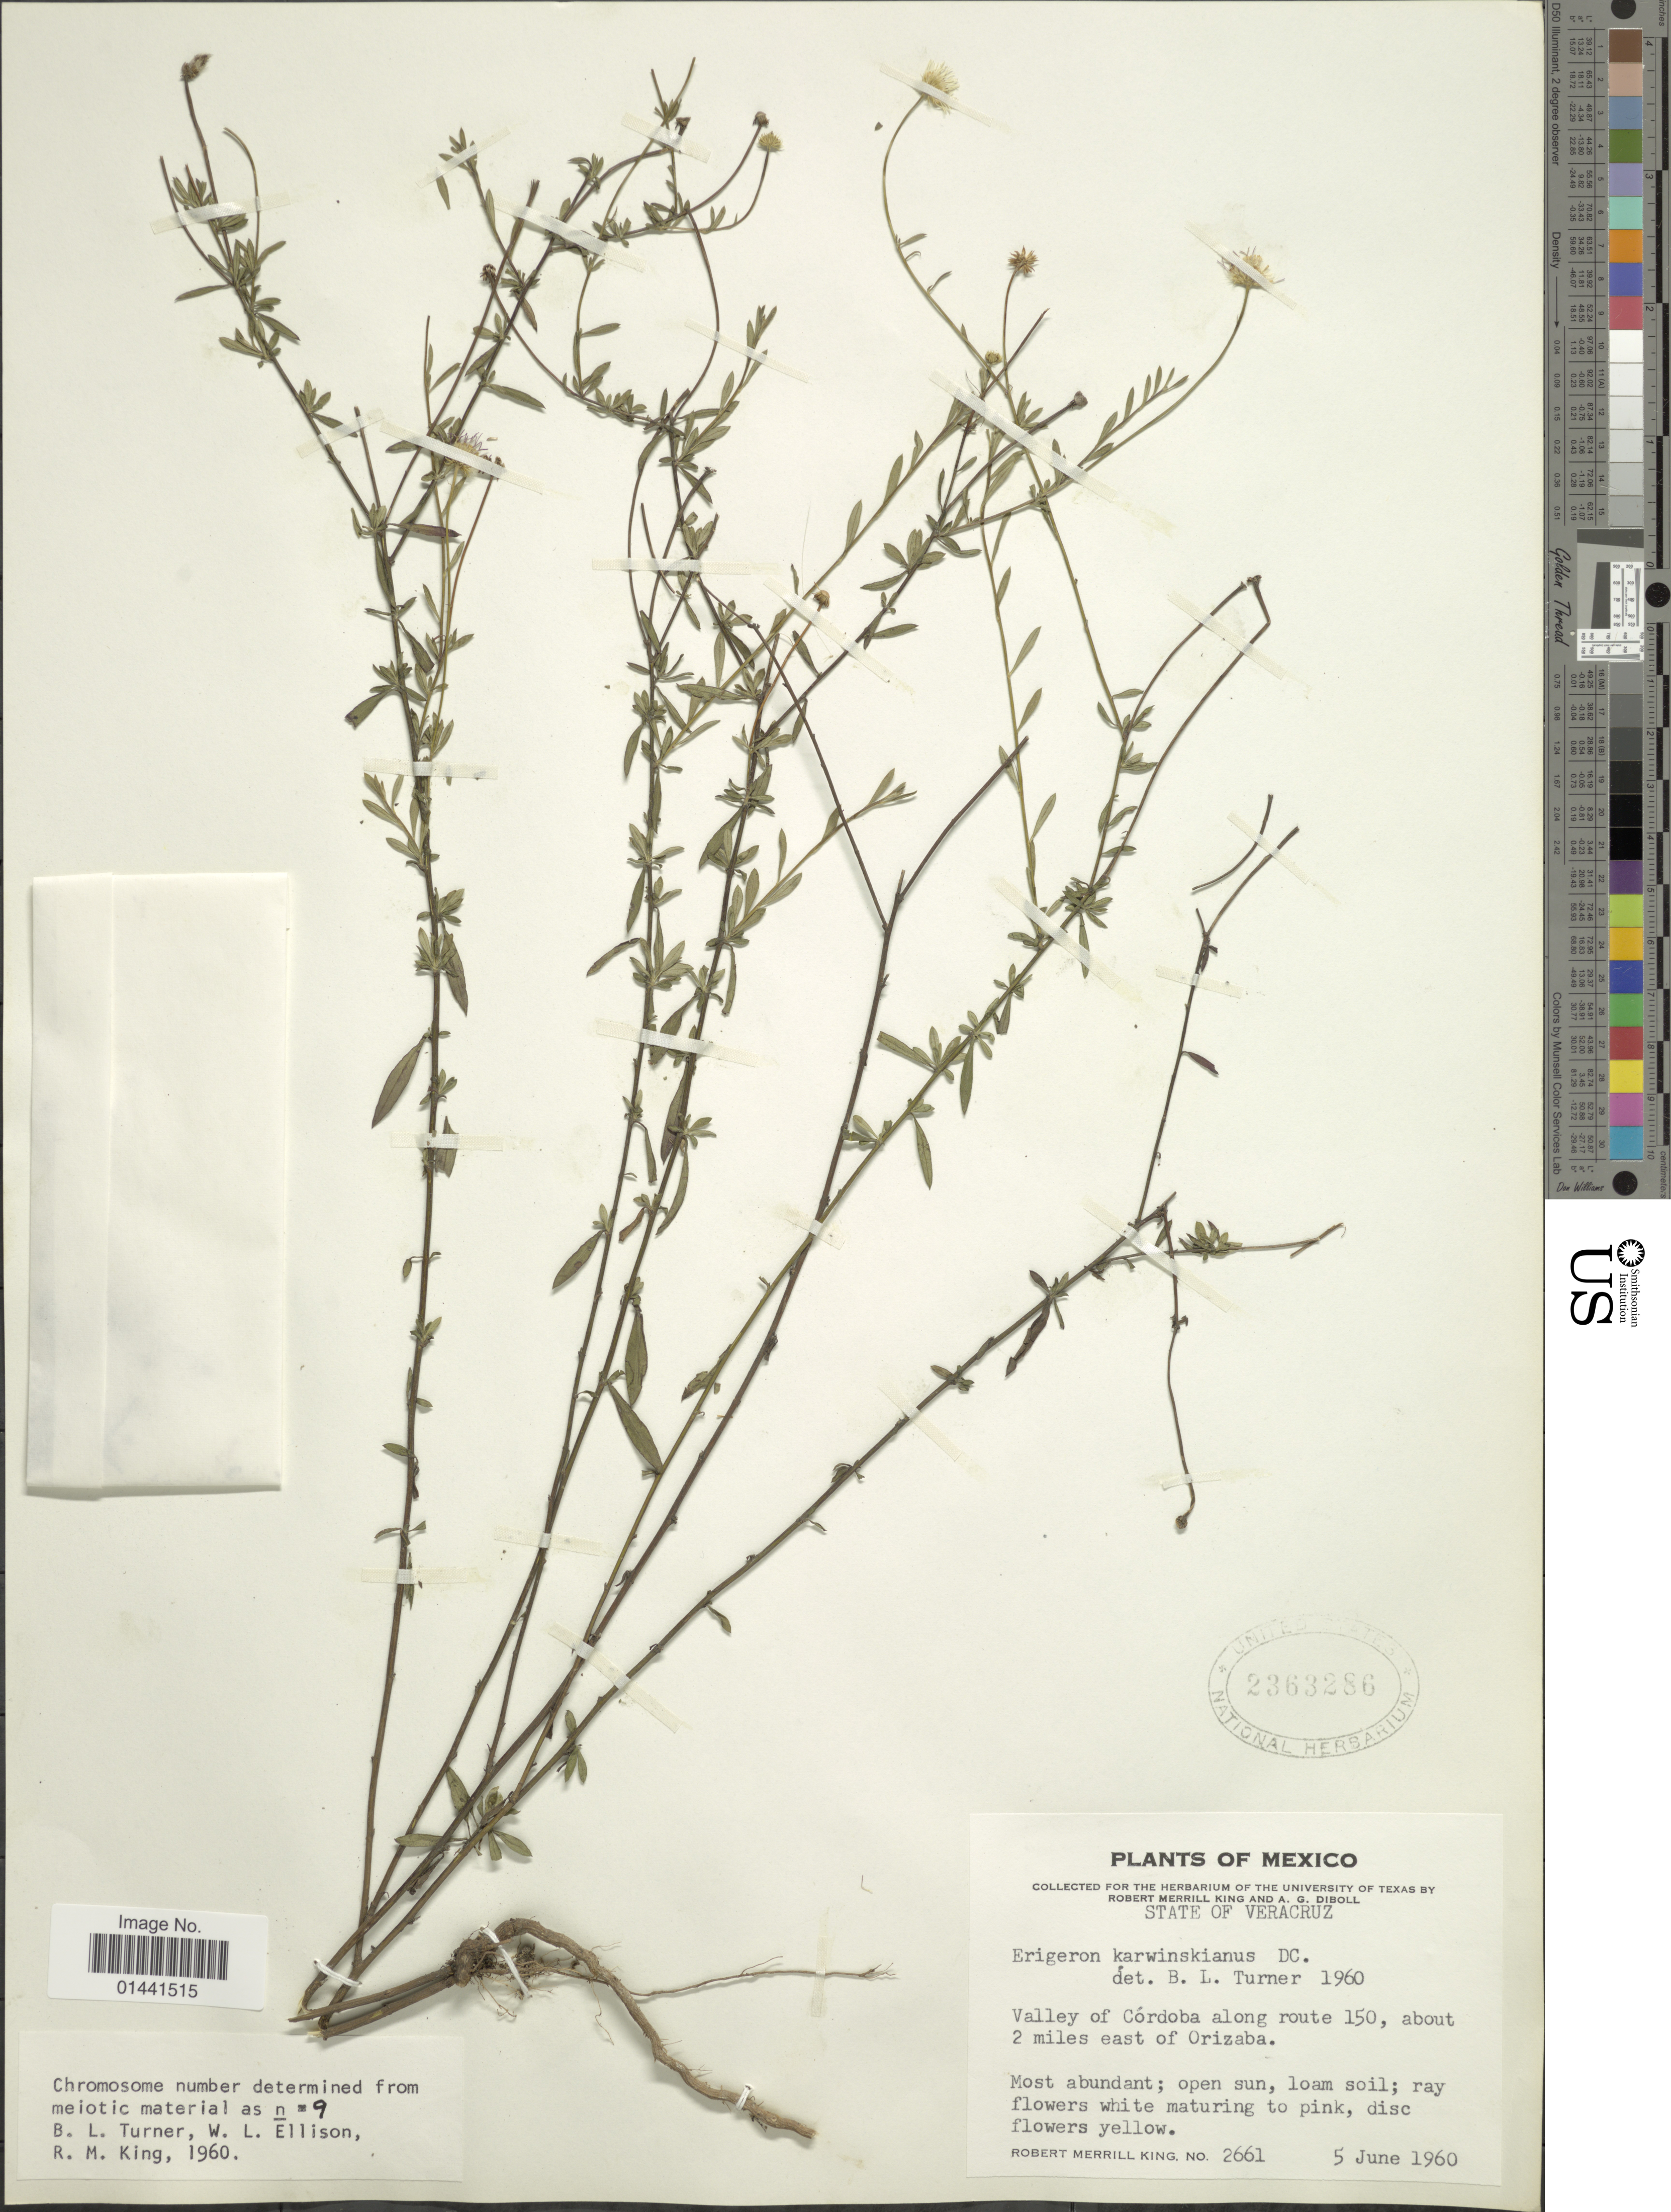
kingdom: Plantae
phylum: Tracheophyta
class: Magnoliopsida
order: Asterales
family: Asteraceae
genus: Erigeron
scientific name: Erigeron karvinskianus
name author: DC.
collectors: R. M. King & A. Diboll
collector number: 2661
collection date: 1960-06-05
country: Mexico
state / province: Veracruz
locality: Veracruz, Valley of Córdoba along route 150, about 2 miles east of Orizaba, most abundant; open sun, loam soil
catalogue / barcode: US 2363286